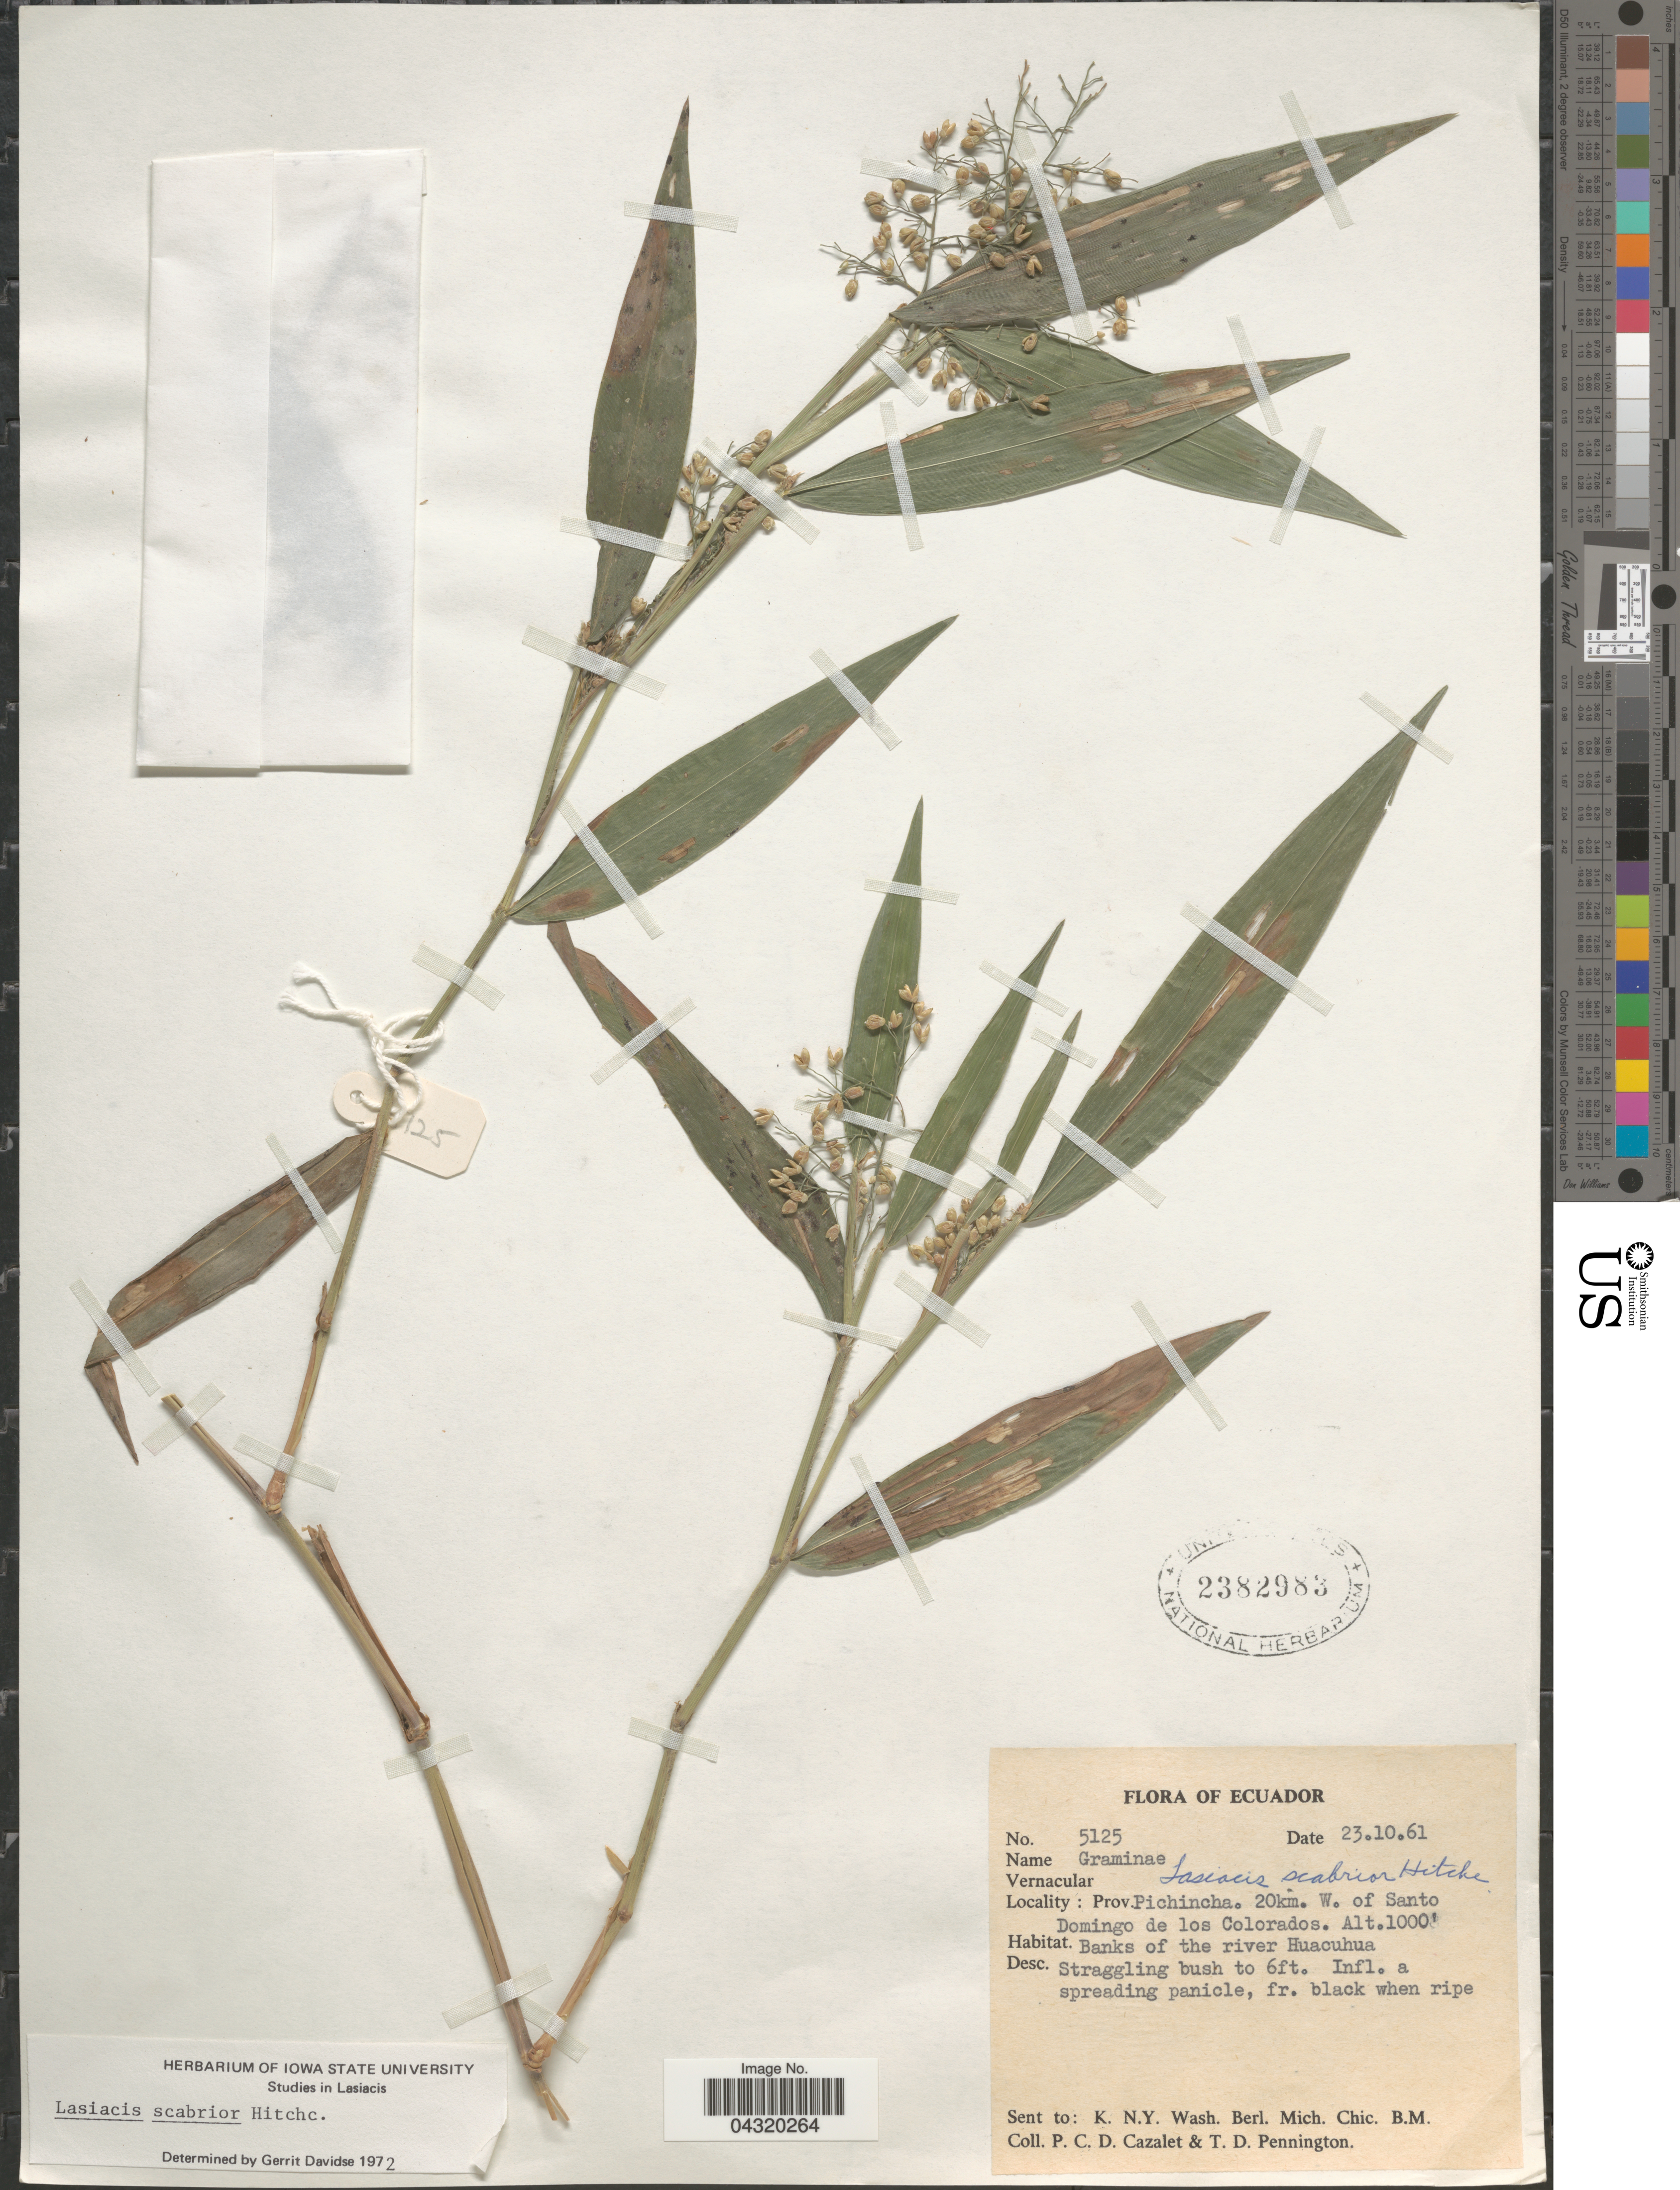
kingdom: Plantae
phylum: Tracheophyta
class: Liliopsida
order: Poales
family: Poaceae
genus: Lasiacis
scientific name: Lasiacis scabrior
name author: Hitchc.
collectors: P. C. D. Cazalet & T. D. Pennington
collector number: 5125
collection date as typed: Transcribed d/m/y: 23/10/61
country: Ecuador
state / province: Pichincha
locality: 20km. W. of Santo Domingo de los Colorados. Banks of the river Huacuhua.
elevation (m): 305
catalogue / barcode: US 2382983